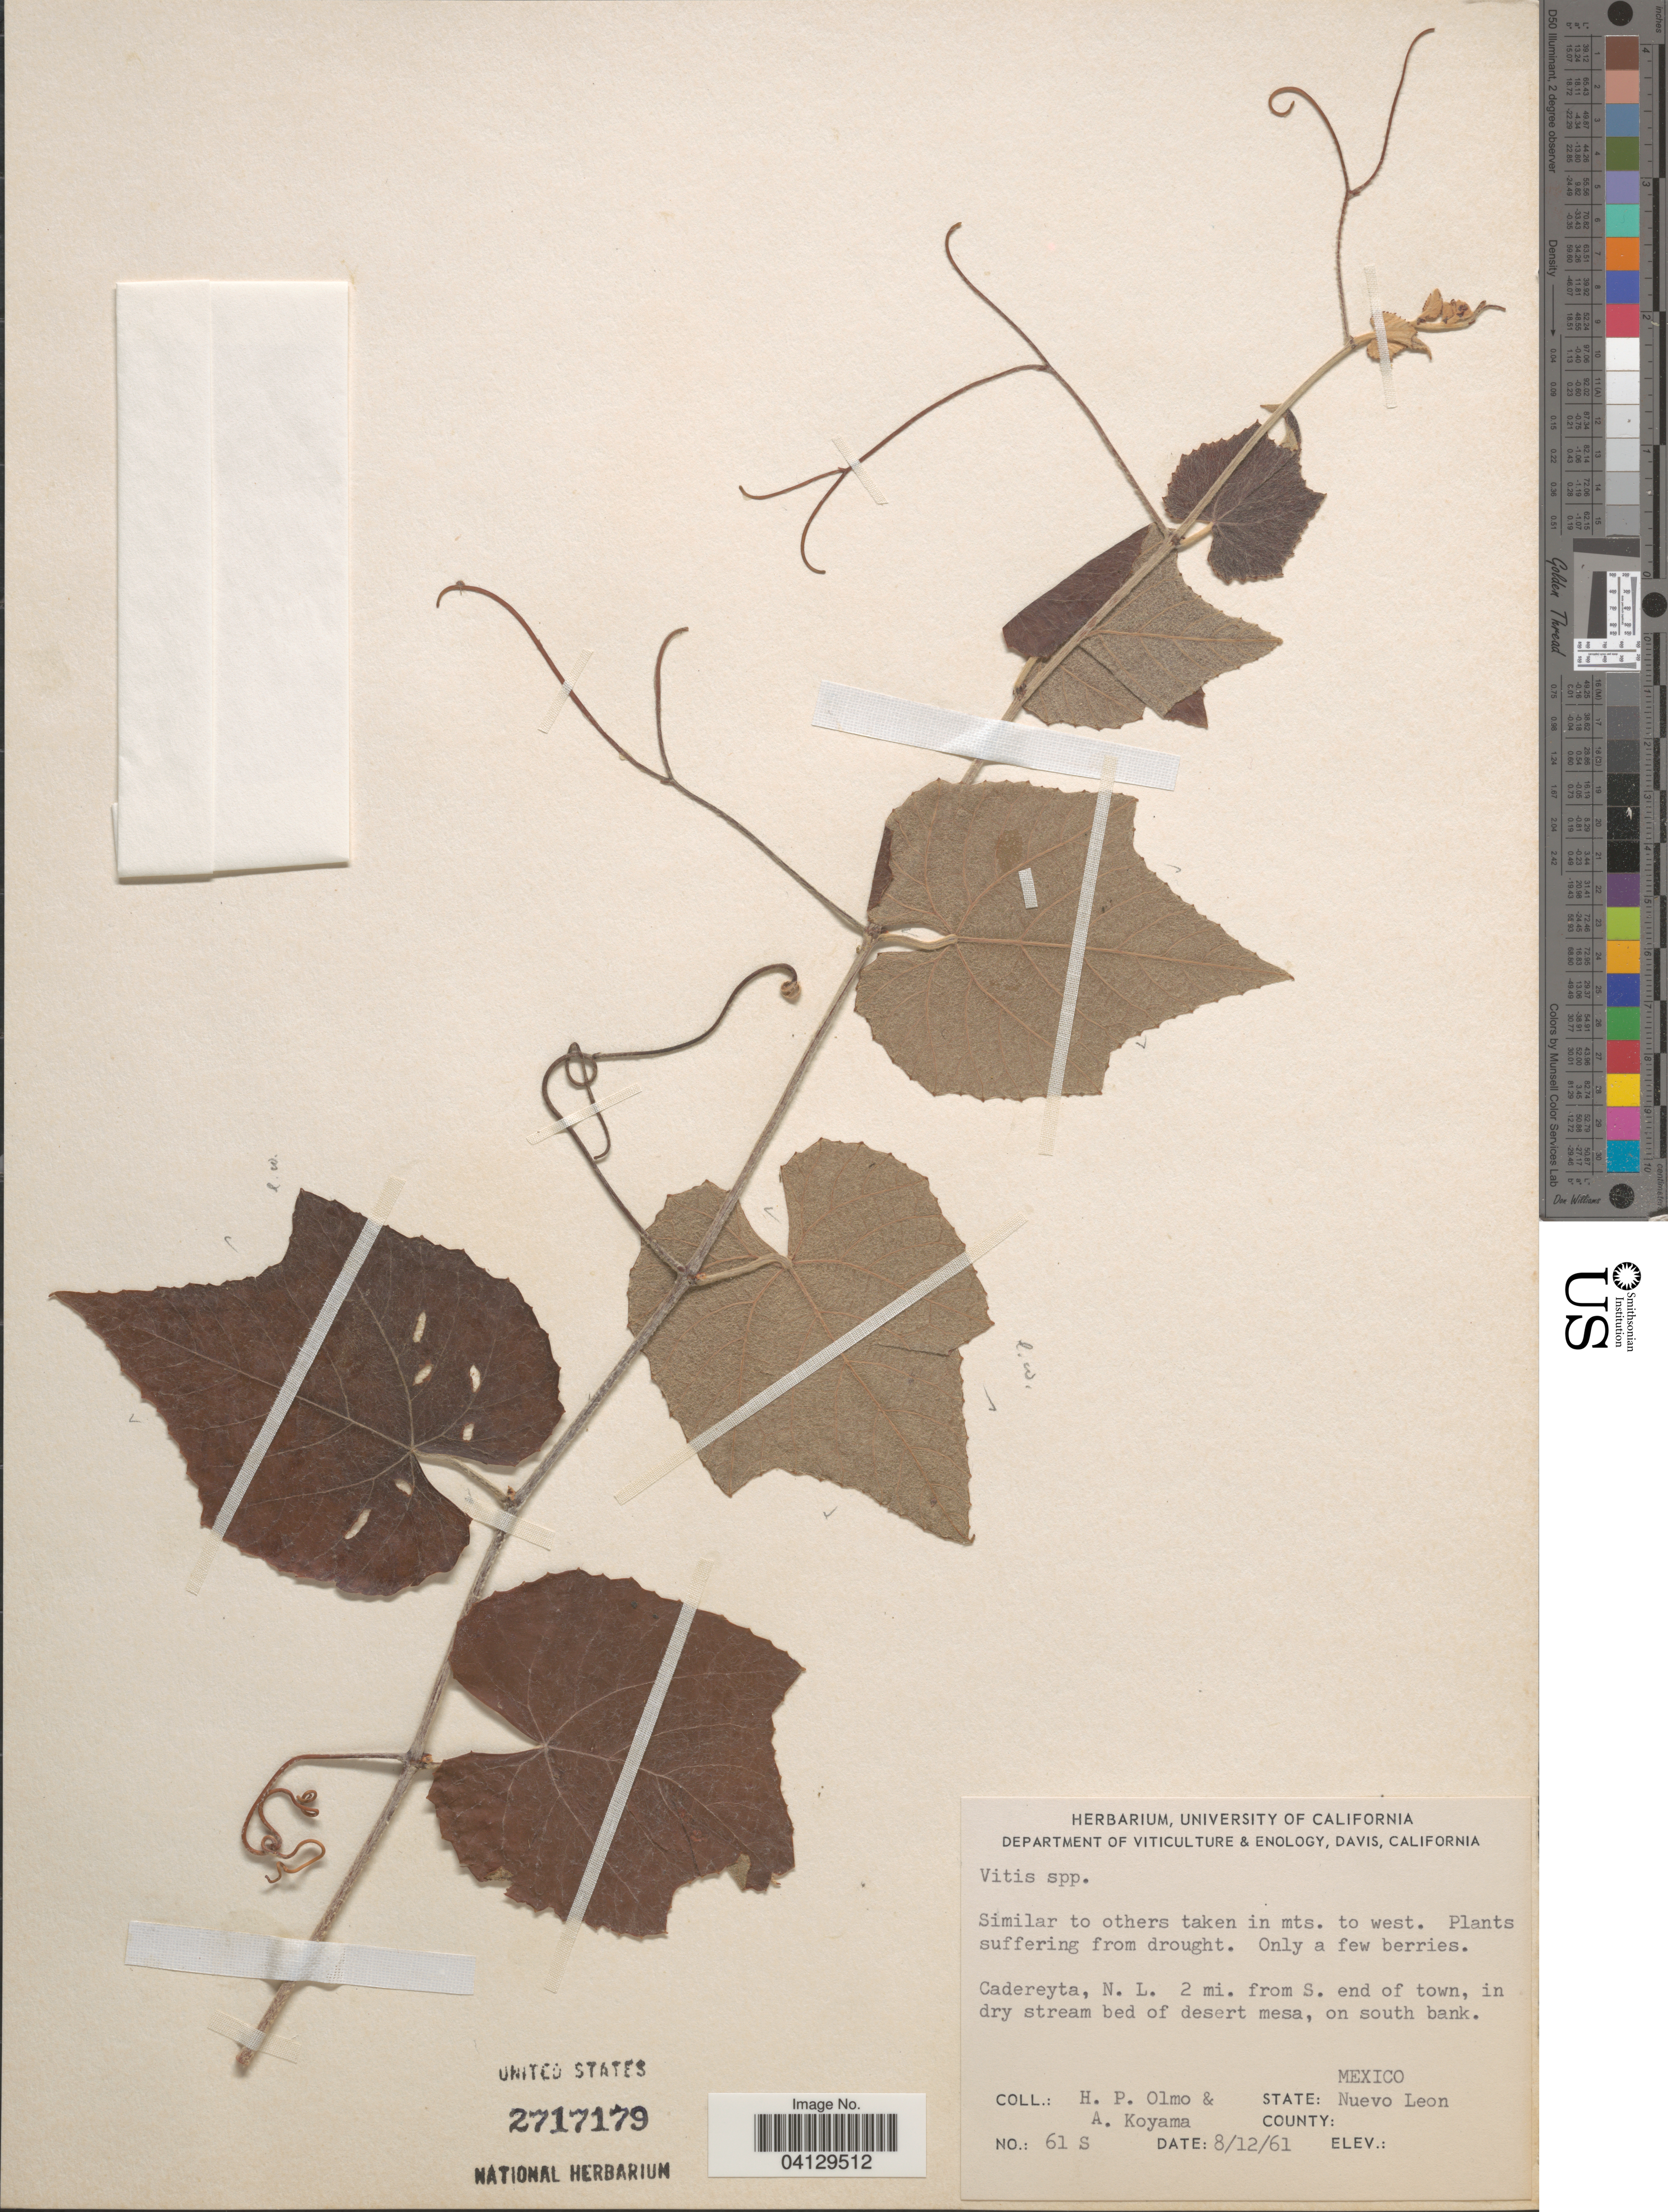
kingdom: Plantae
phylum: Tracheophyta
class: Magnoliopsida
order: Vitales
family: Vitaceae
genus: Vitis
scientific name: Vitis sp.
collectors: H. Olmo & A. Koyama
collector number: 61S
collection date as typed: Transcribed d/m/y: 12/8/61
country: Mexico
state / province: Nuevo León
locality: Cadereyta, 2 mi. from S. end of town, in dry stream bed of desert mesa, on south bank.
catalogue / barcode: US 2717179